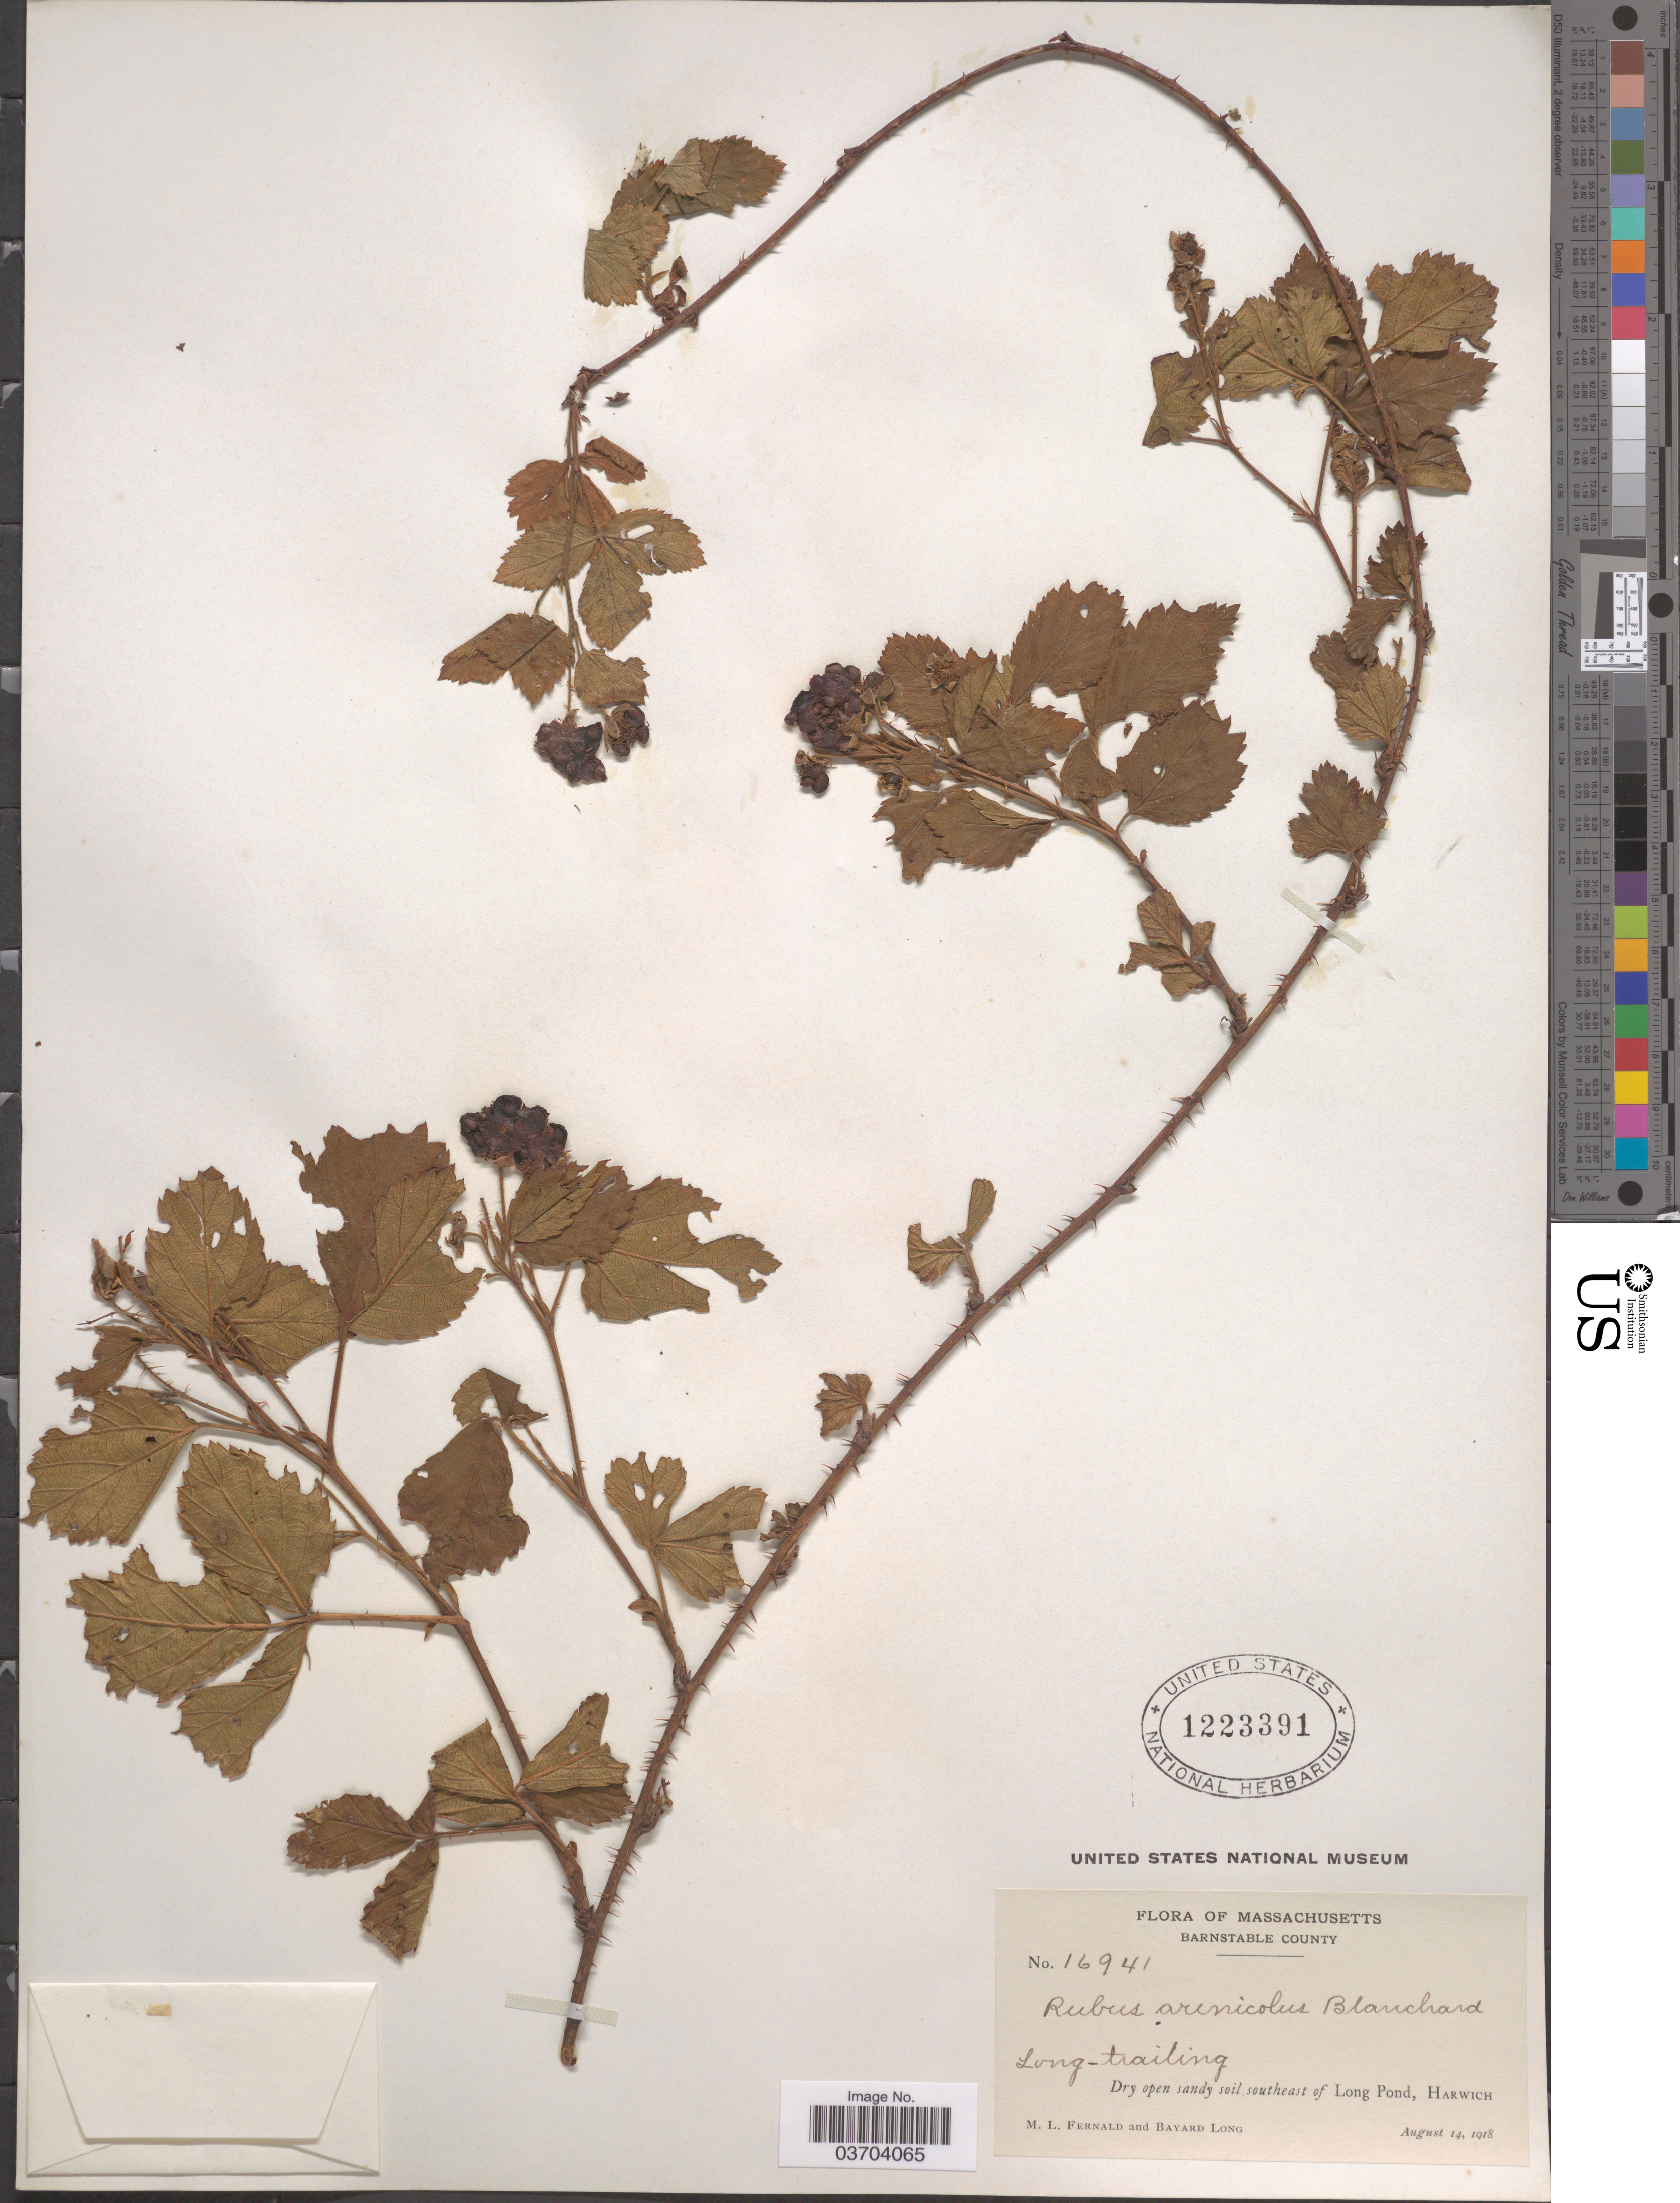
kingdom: Plantae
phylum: Tracheophyta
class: Magnoliopsida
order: Rosales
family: Rosaceae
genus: Rubus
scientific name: Rubus arenicola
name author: Blanch.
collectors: M. L. Fernald & B. Long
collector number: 16941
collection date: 1918-08-14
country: United States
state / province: Massachusetts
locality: Barnstable County. Dry open sandy soil southeast of Long Pond, Harwich.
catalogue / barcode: US 1223391